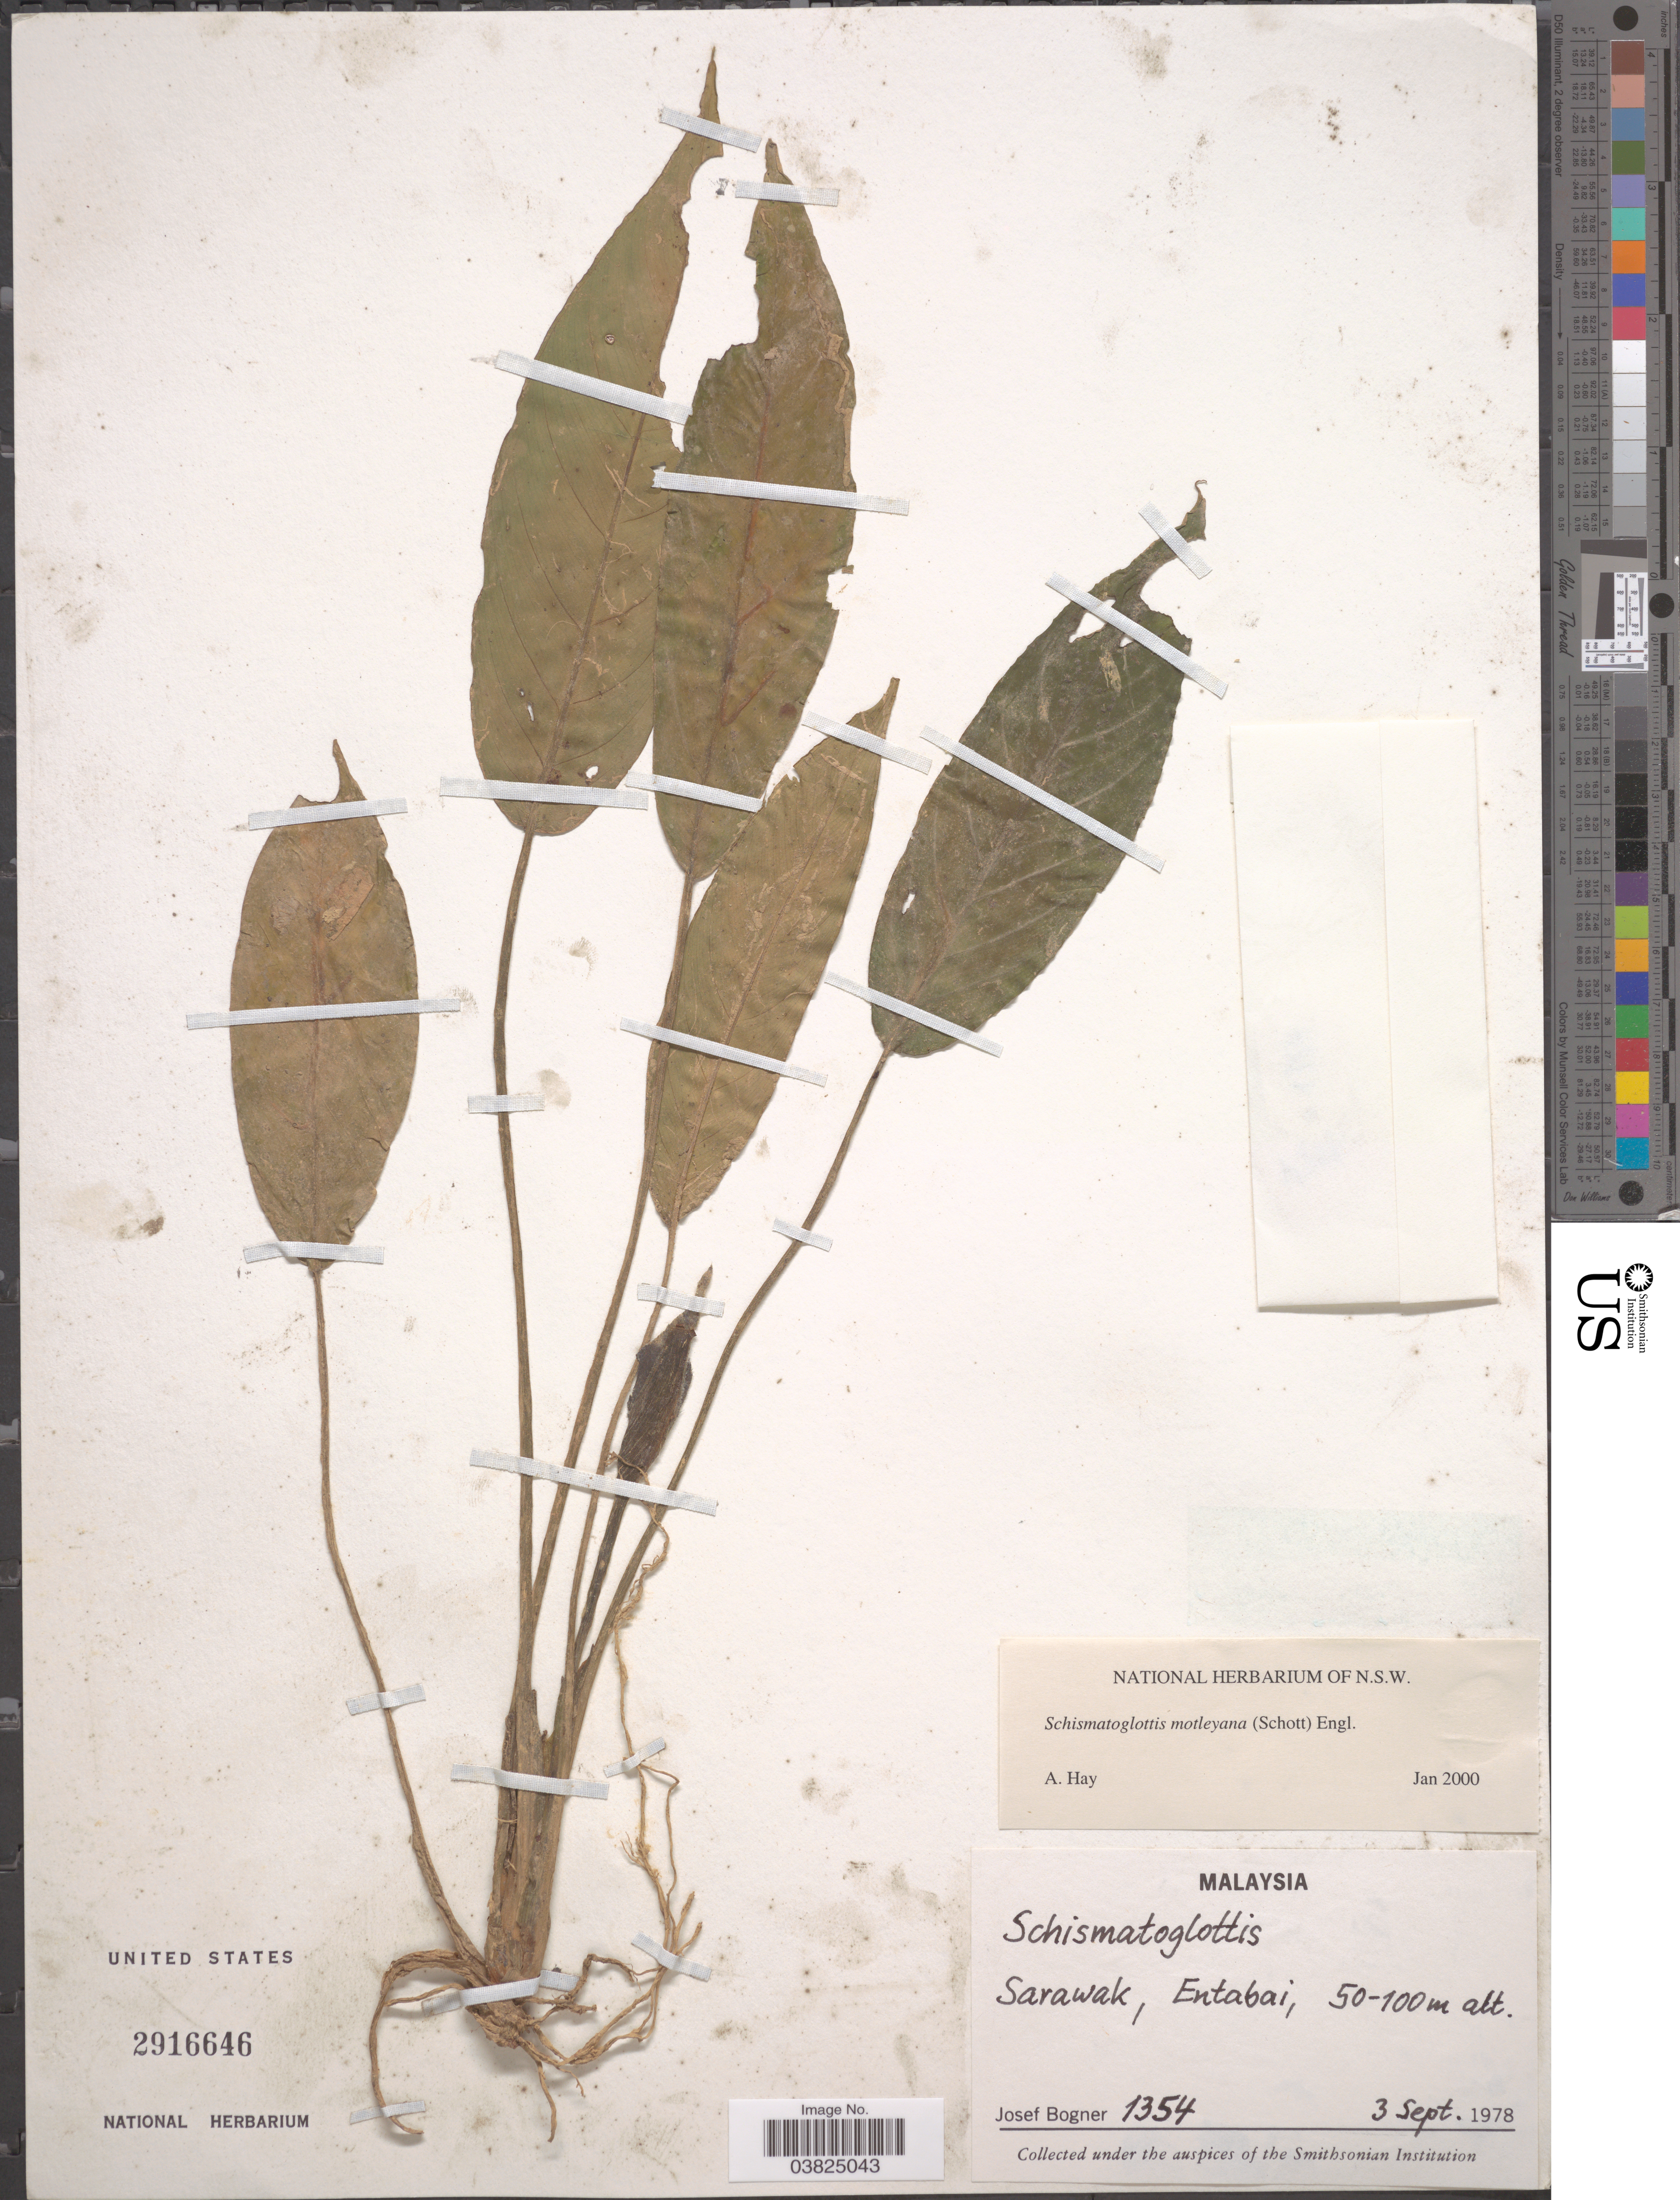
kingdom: Plantae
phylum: Tracheophyta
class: Liliopsida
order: Alismatales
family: Araceae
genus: Schismatoglottis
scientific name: Schismatoglottis motleyana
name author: (Schott) Engl.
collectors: J. Bogner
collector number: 1354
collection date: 1978-09-03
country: Malaysia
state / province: Sarawak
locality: Entabai.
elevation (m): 50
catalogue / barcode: US 2916646